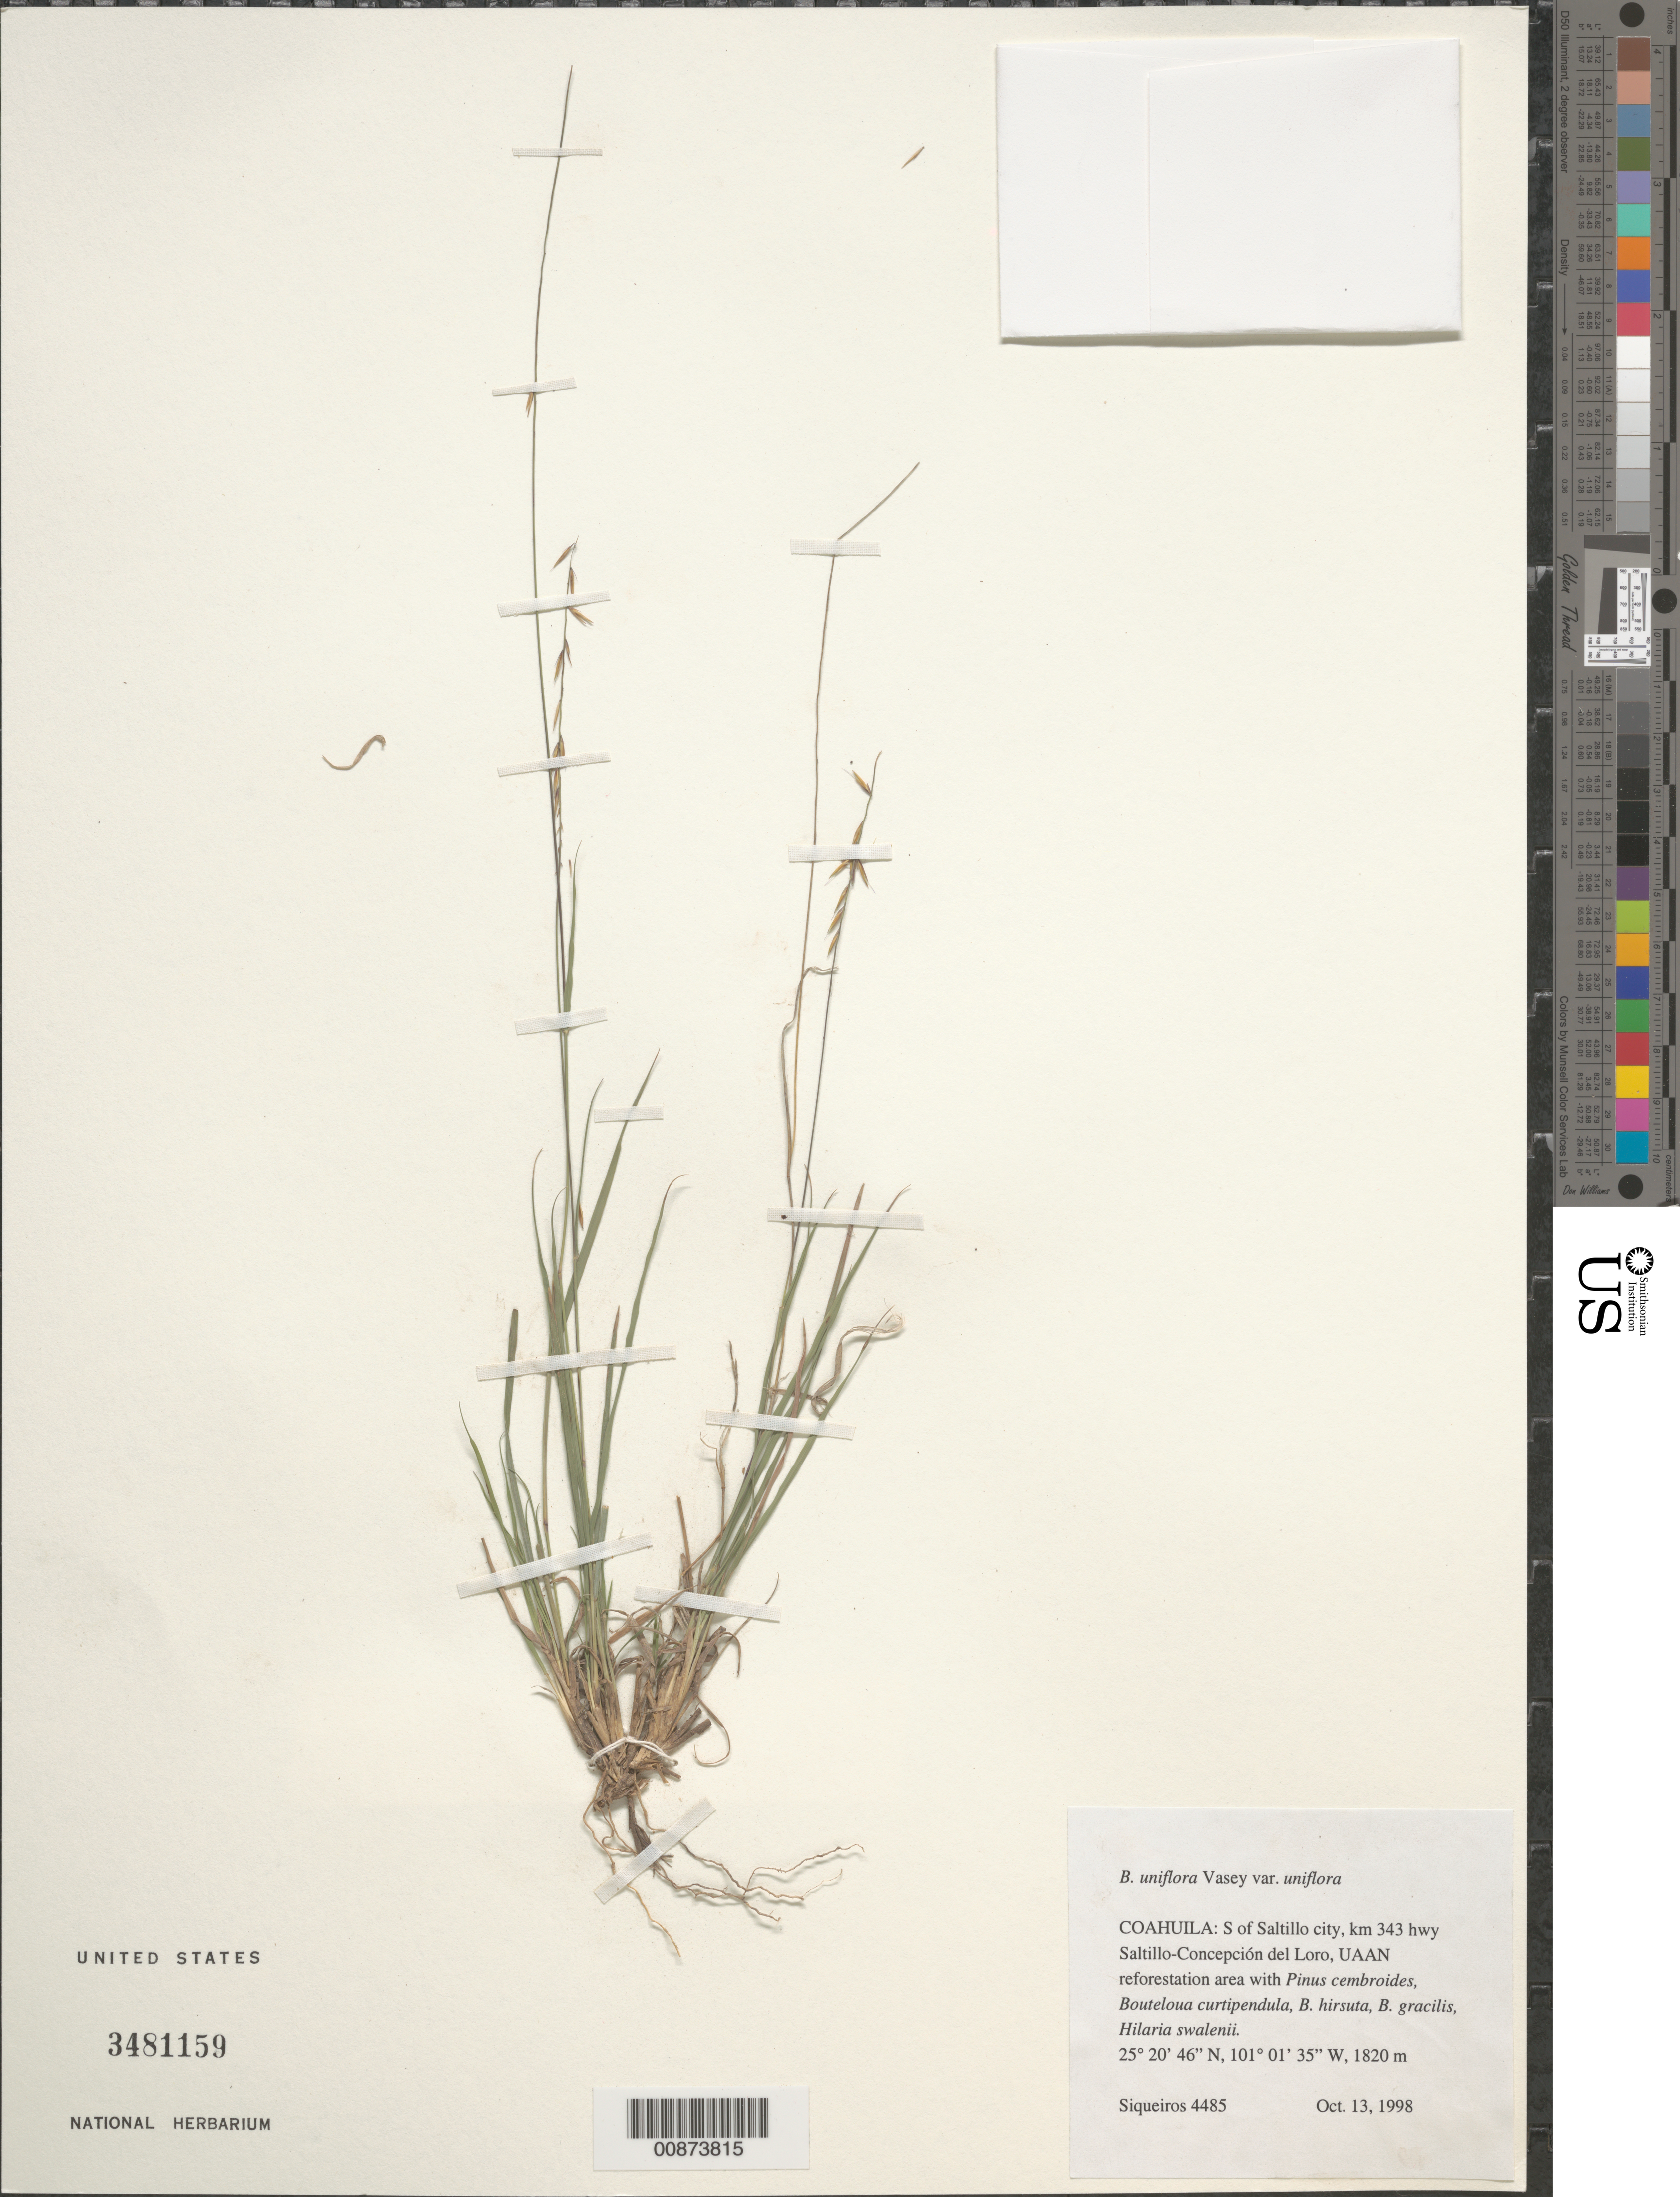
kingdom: Plantae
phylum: Tracheophyta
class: Liliopsida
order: Poales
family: Poaceae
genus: Bouteloua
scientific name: Bouteloua uniflora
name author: Vasey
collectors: M. E. Siqueiros Delgado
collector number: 4485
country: Mexico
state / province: Coahuila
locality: S of Saltillo city, hwy Saltillo - Concepcion del Loro.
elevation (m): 1820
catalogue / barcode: US 3481159